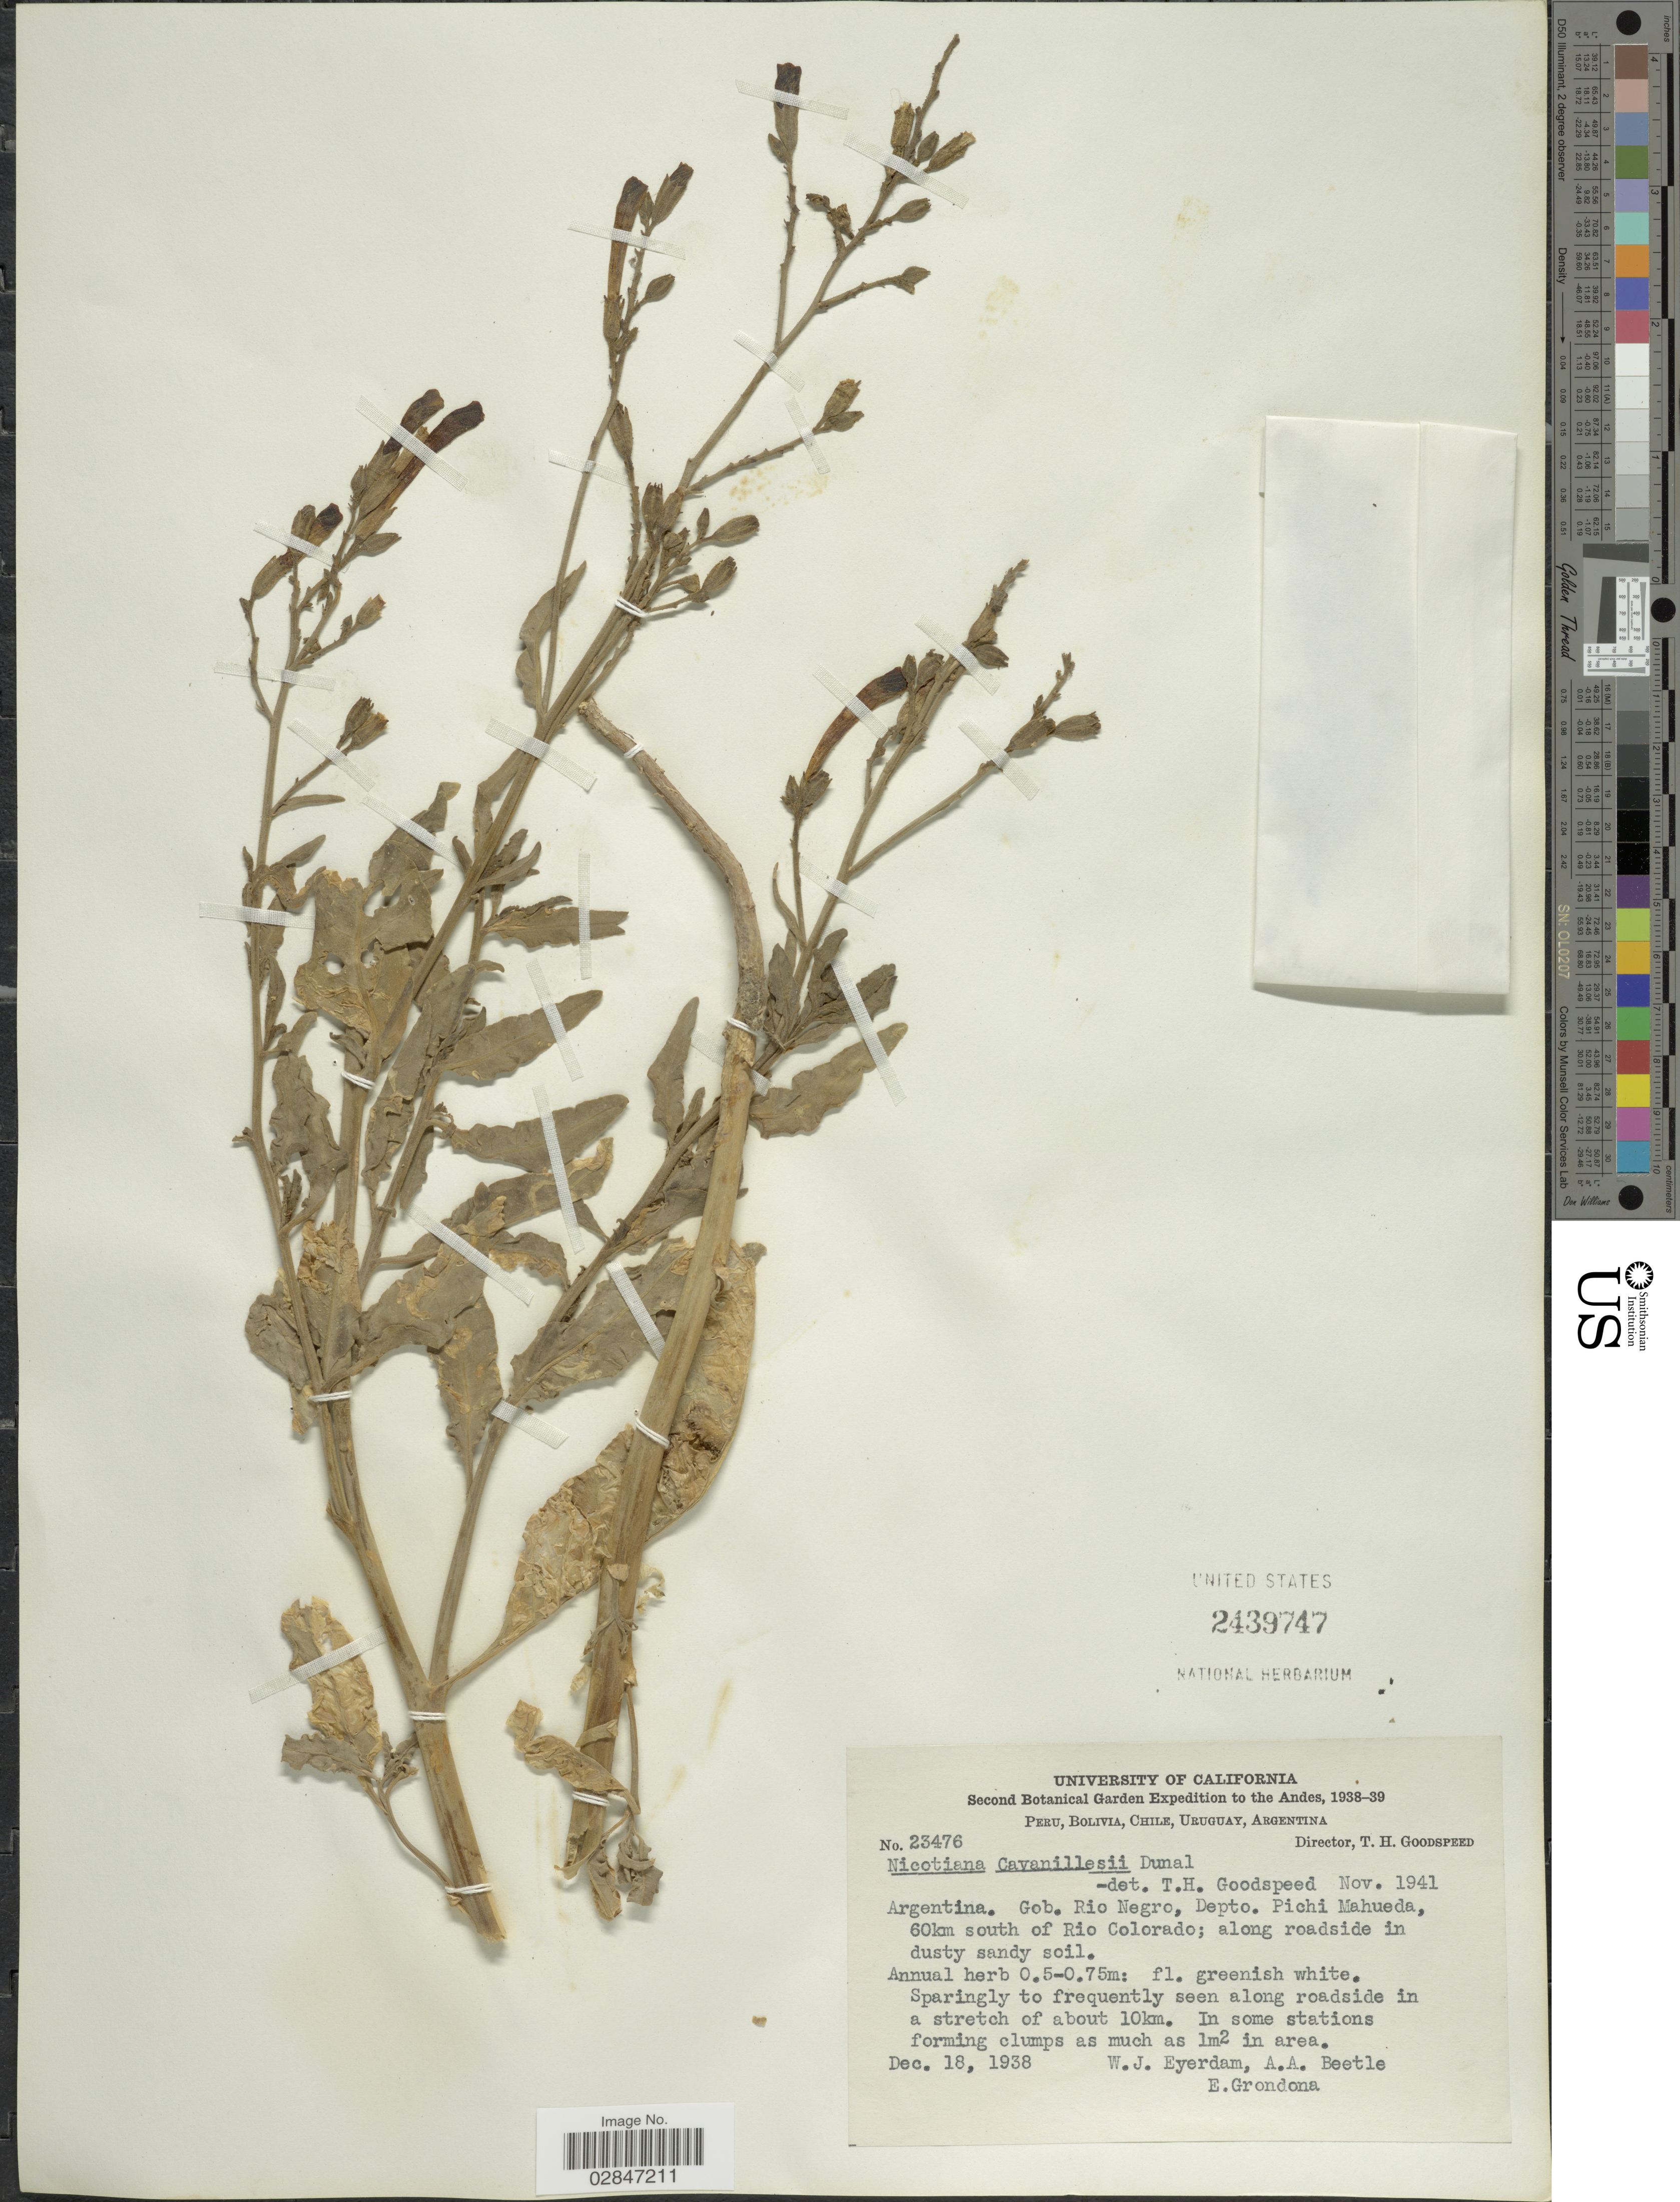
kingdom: Plantae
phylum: Tracheophyta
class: Magnoliopsida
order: Solanales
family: Solanaceae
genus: Nicotiana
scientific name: Nicotiana plumbaginifolia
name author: Viv.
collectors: W. J. Eyerdam, A. A. Beetle & E. Grondona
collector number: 23476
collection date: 1938-12-18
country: Argentina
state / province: Rio Negro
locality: The Andes, Gob. Rio Negro, Depto. Pichi Mahueda, 60km south of Rio Colorado.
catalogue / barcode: US 2439747